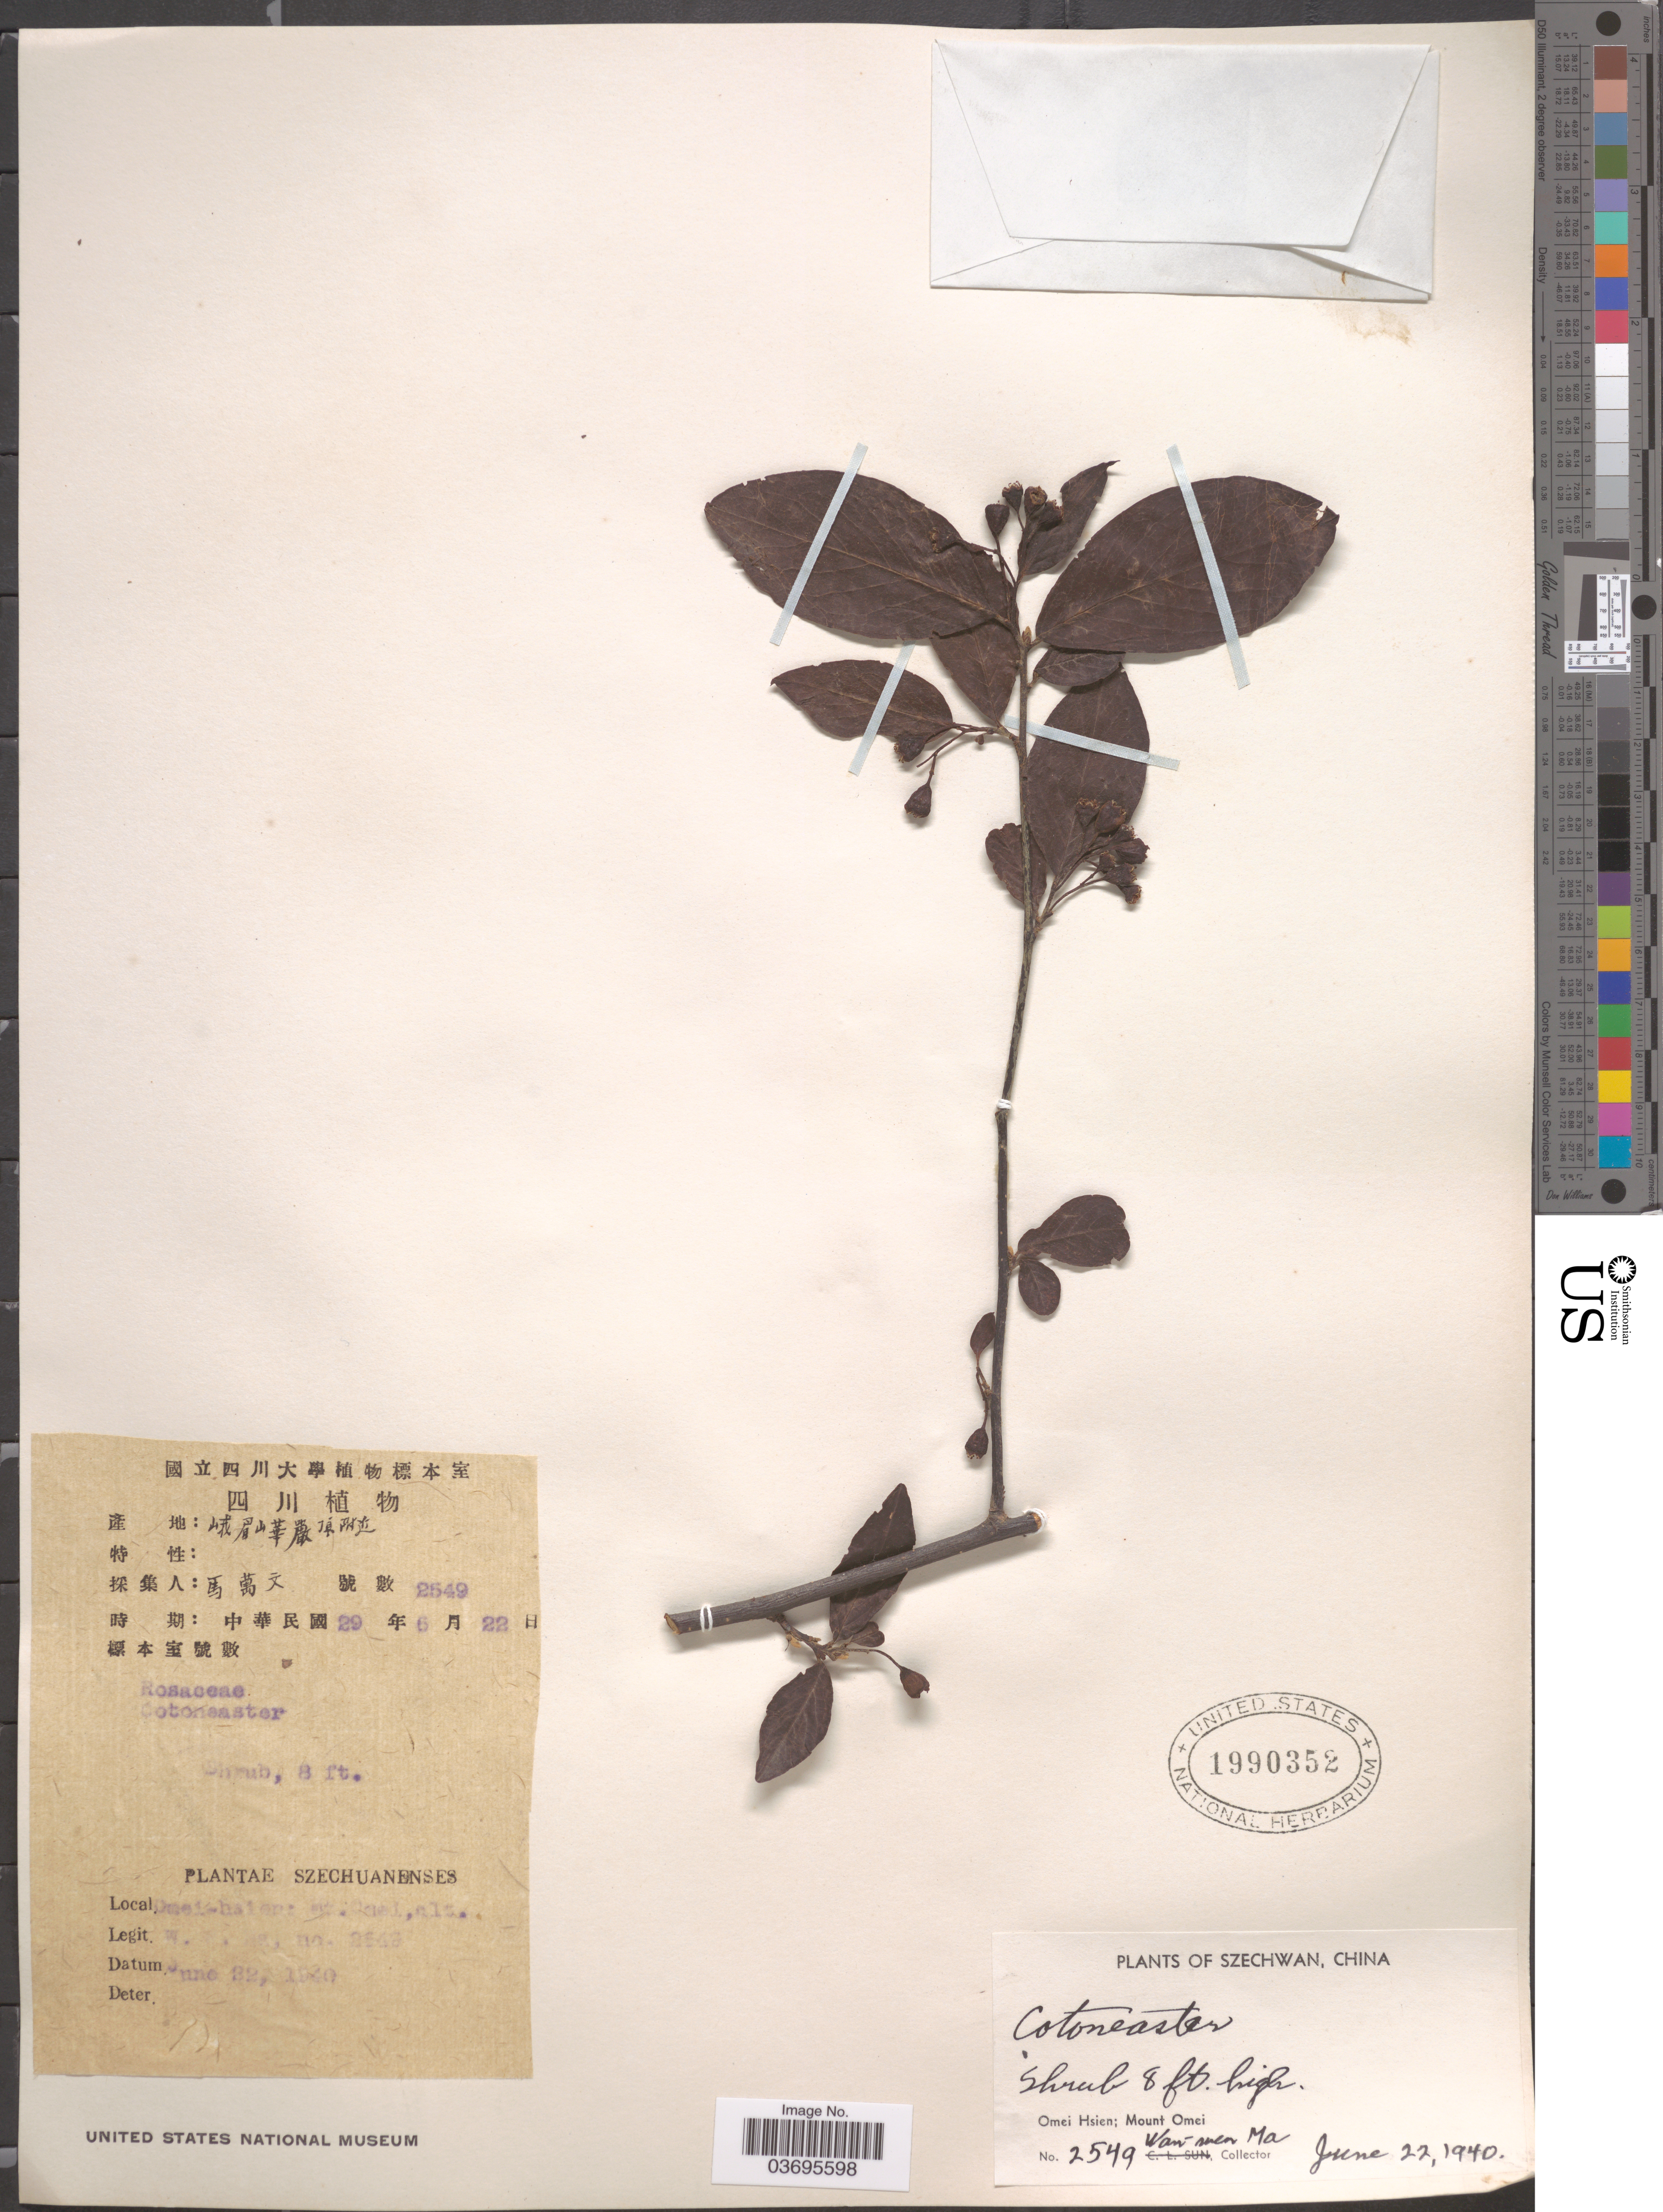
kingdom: Plantae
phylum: Tracheophyta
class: Magnoliopsida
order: Rosales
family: Rosaceae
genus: Cotoneaster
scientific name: Cotoneaster sp.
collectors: W. Ma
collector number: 2549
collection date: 1940-06-22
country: China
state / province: Sichuan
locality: Szechwan. Omei Hsien; Mount Omei.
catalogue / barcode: US 1990352